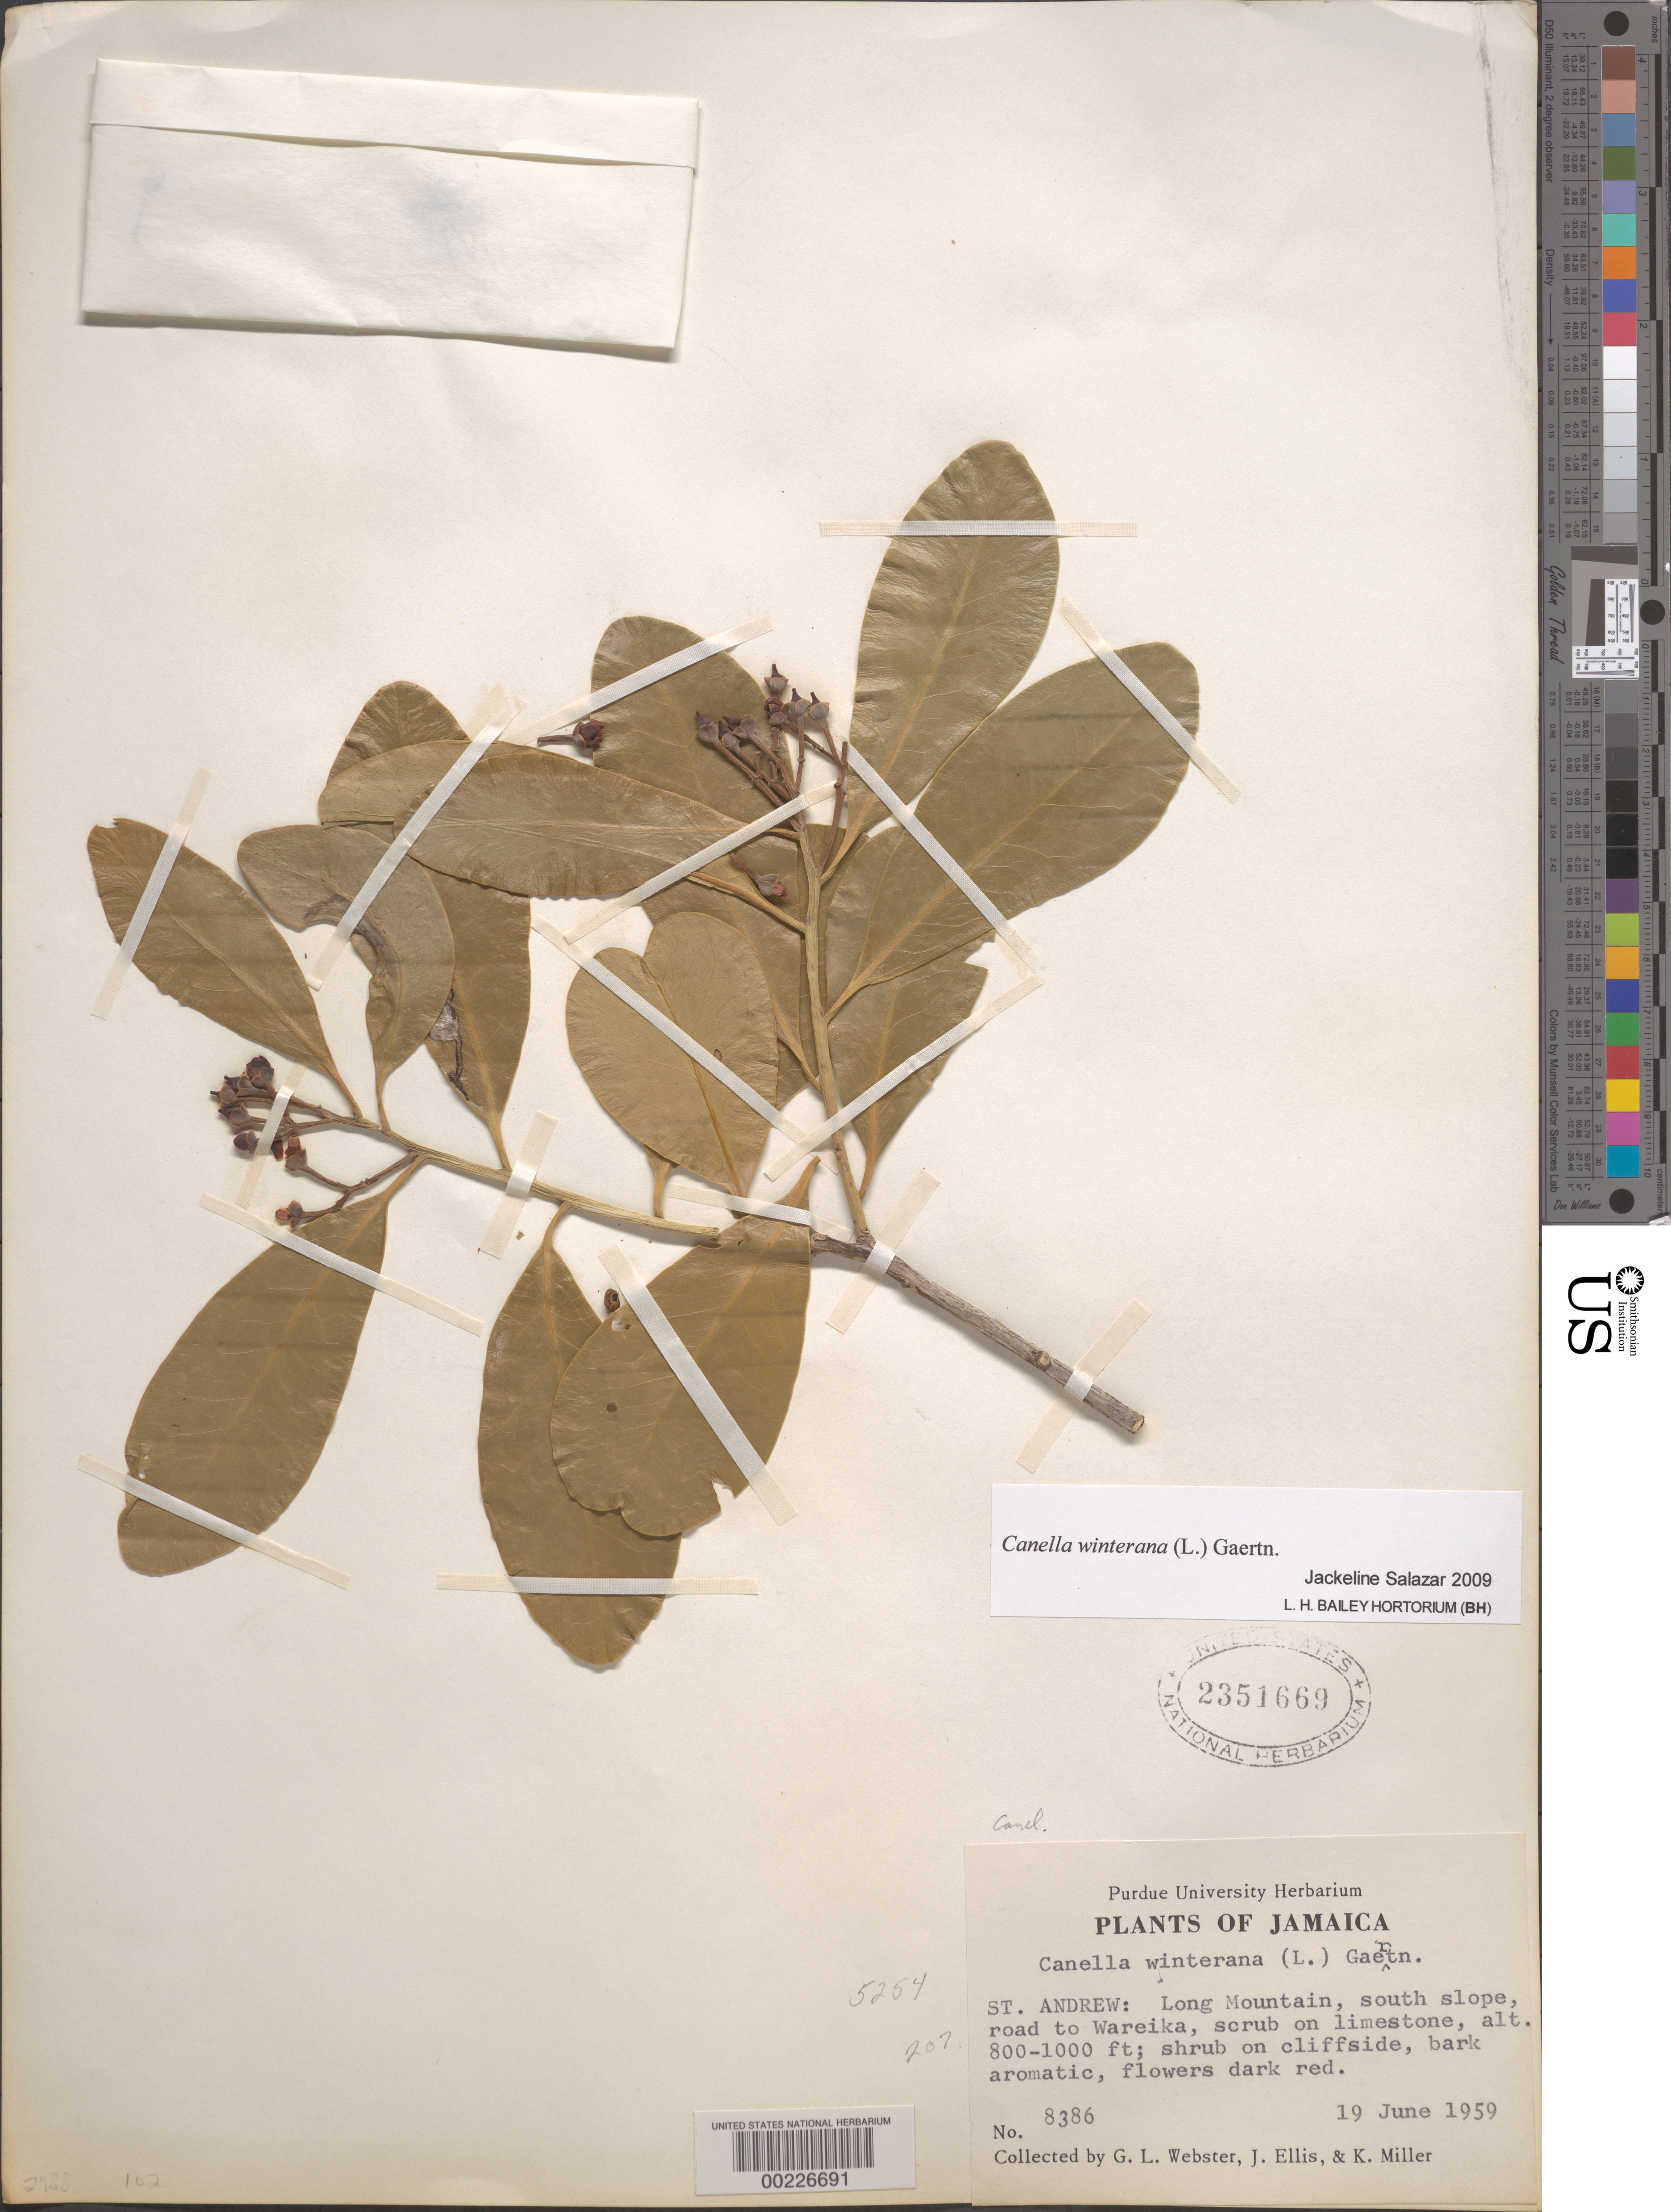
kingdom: Plantae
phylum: Tracheophyta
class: Magnoliopsida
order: Canellales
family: Canellaceae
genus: Canella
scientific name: Canella winterana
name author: (L.) Gaertn.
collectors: G. L. Webster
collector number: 8386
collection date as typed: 19 Jun 1959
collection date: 1959-06-19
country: Jamaica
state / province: Saint Andrew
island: Greater Antilles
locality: Long mountain, s slope, road to wareika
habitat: Scrub on limestone and cliffside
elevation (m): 244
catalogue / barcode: US 2351669